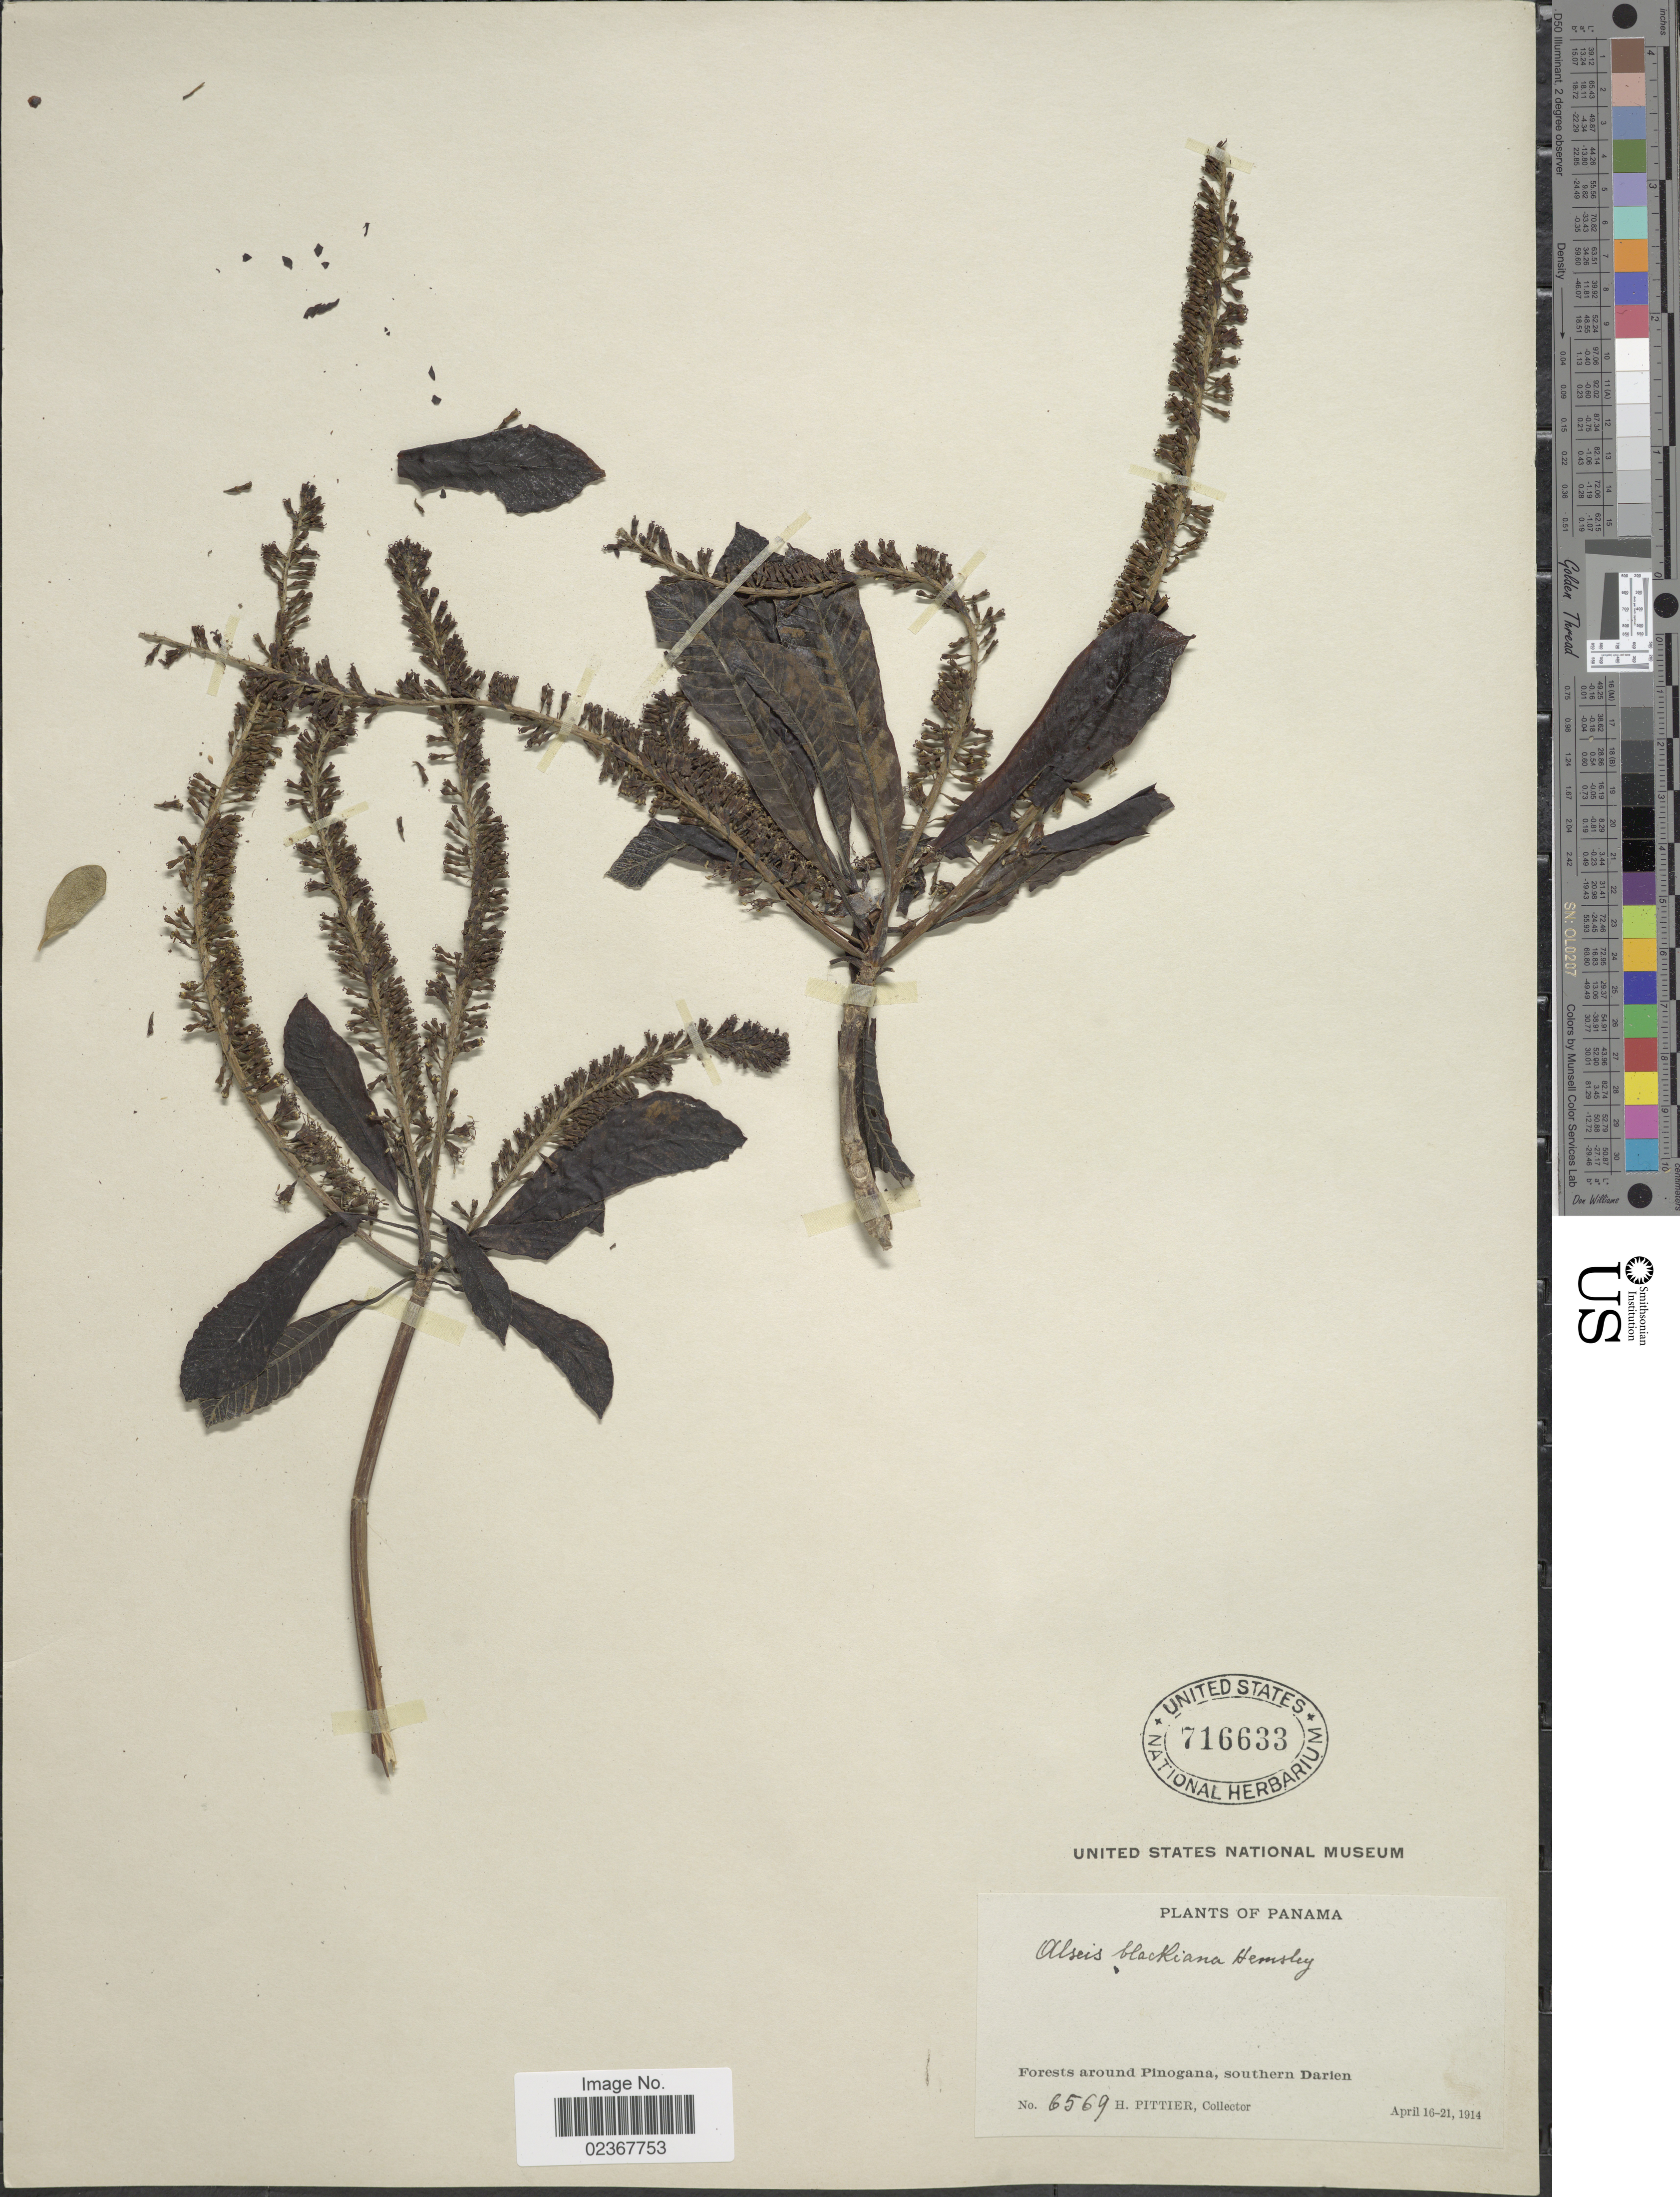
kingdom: Plantae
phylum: Tracheophyta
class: Magnoliopsida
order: Gentianales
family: Rubiaceae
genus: Alseis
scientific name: Alseis blackiana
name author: Hemsl.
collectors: H. F. Pittier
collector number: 6569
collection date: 1914-04-16/1914-04-21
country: Panama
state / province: Darién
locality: Forests around Pinogana, southern Darien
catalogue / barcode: US 716633